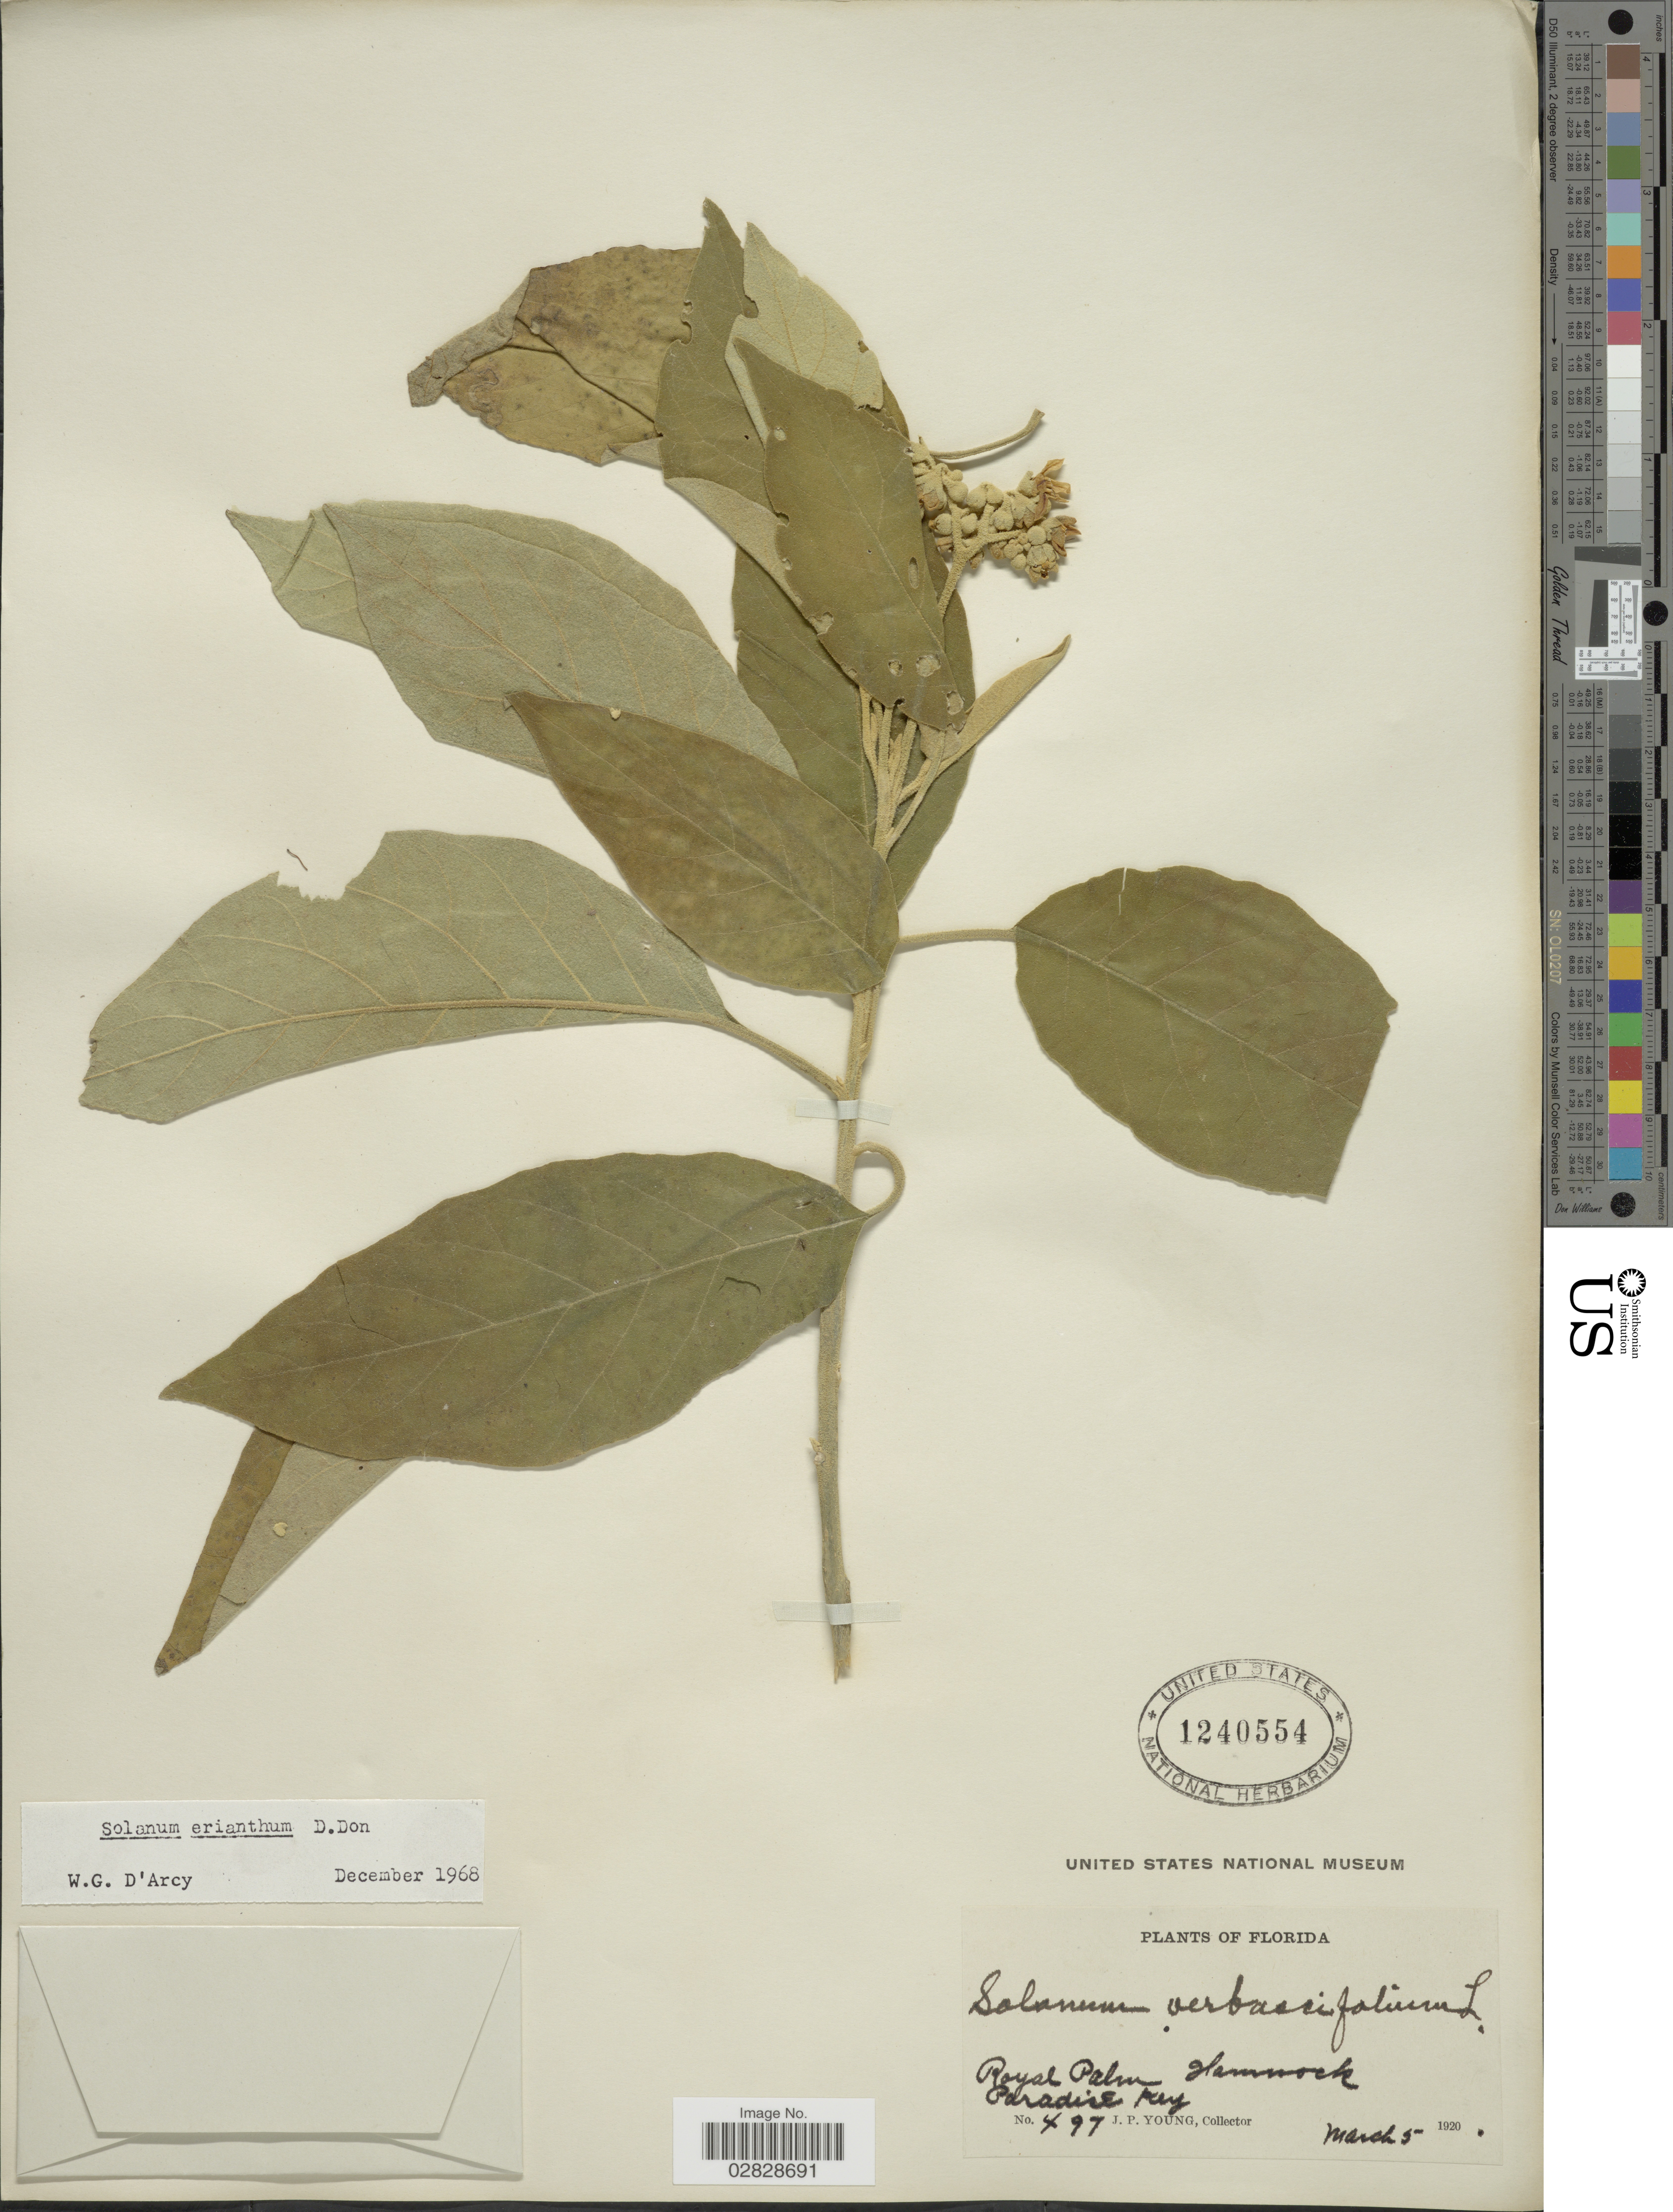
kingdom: Plantae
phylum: Tracheophyta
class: Magnoliopsida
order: Solanales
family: Solanaceae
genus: Solanum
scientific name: Solanum erianthum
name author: D. Don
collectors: J. P. Young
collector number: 497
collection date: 1920-03-05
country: United States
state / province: Florida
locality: Royal Palm Hammock. Paradise Key.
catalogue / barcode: US 1240554